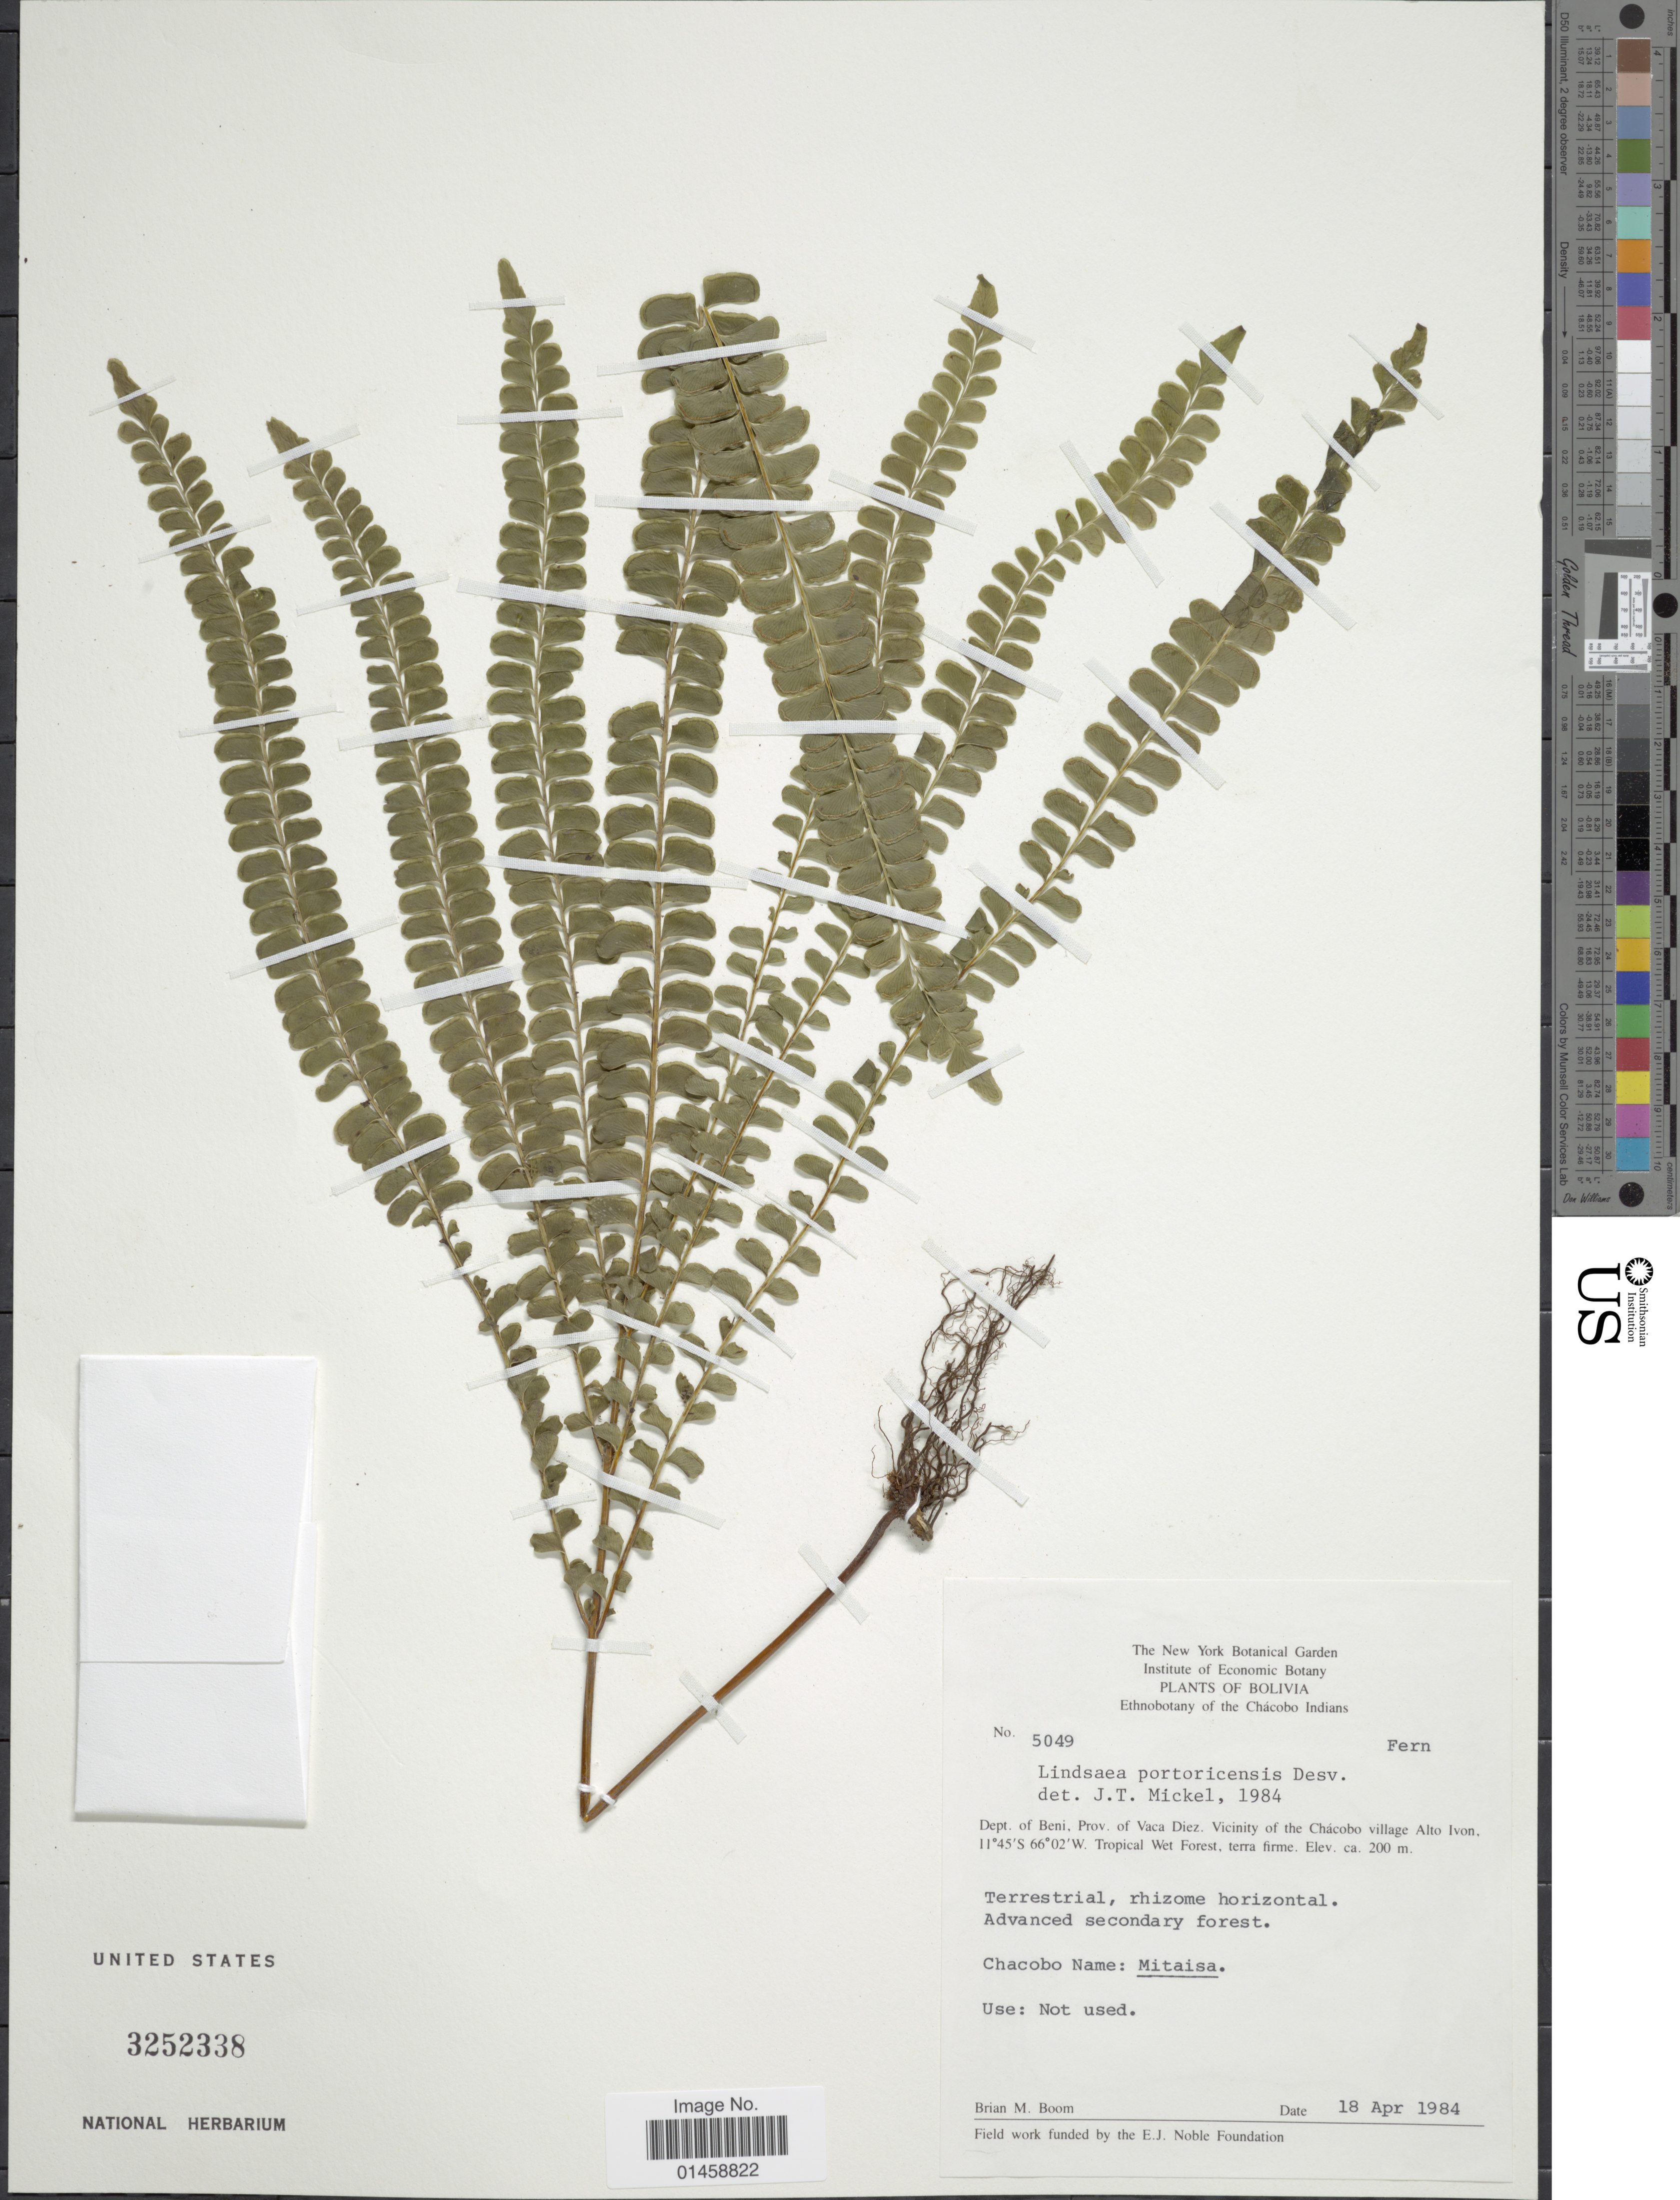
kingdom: Plantae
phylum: Tracheophyta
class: Polypodiopsida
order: Polypodiales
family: Lindsaeaceae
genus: Lindsaea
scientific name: Lindsaea portoricensis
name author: Desv.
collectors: B. M. Boom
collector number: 5049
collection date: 1984-04-18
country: Bolivia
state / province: Beni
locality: Plants of Bolivia, Dept. of Beni, Prov. of Vaca Diez. Vicinity of the Chacobo village Alto Ivon. Chacobo Name: Mitaisa.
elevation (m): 200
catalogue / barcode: US 3252338